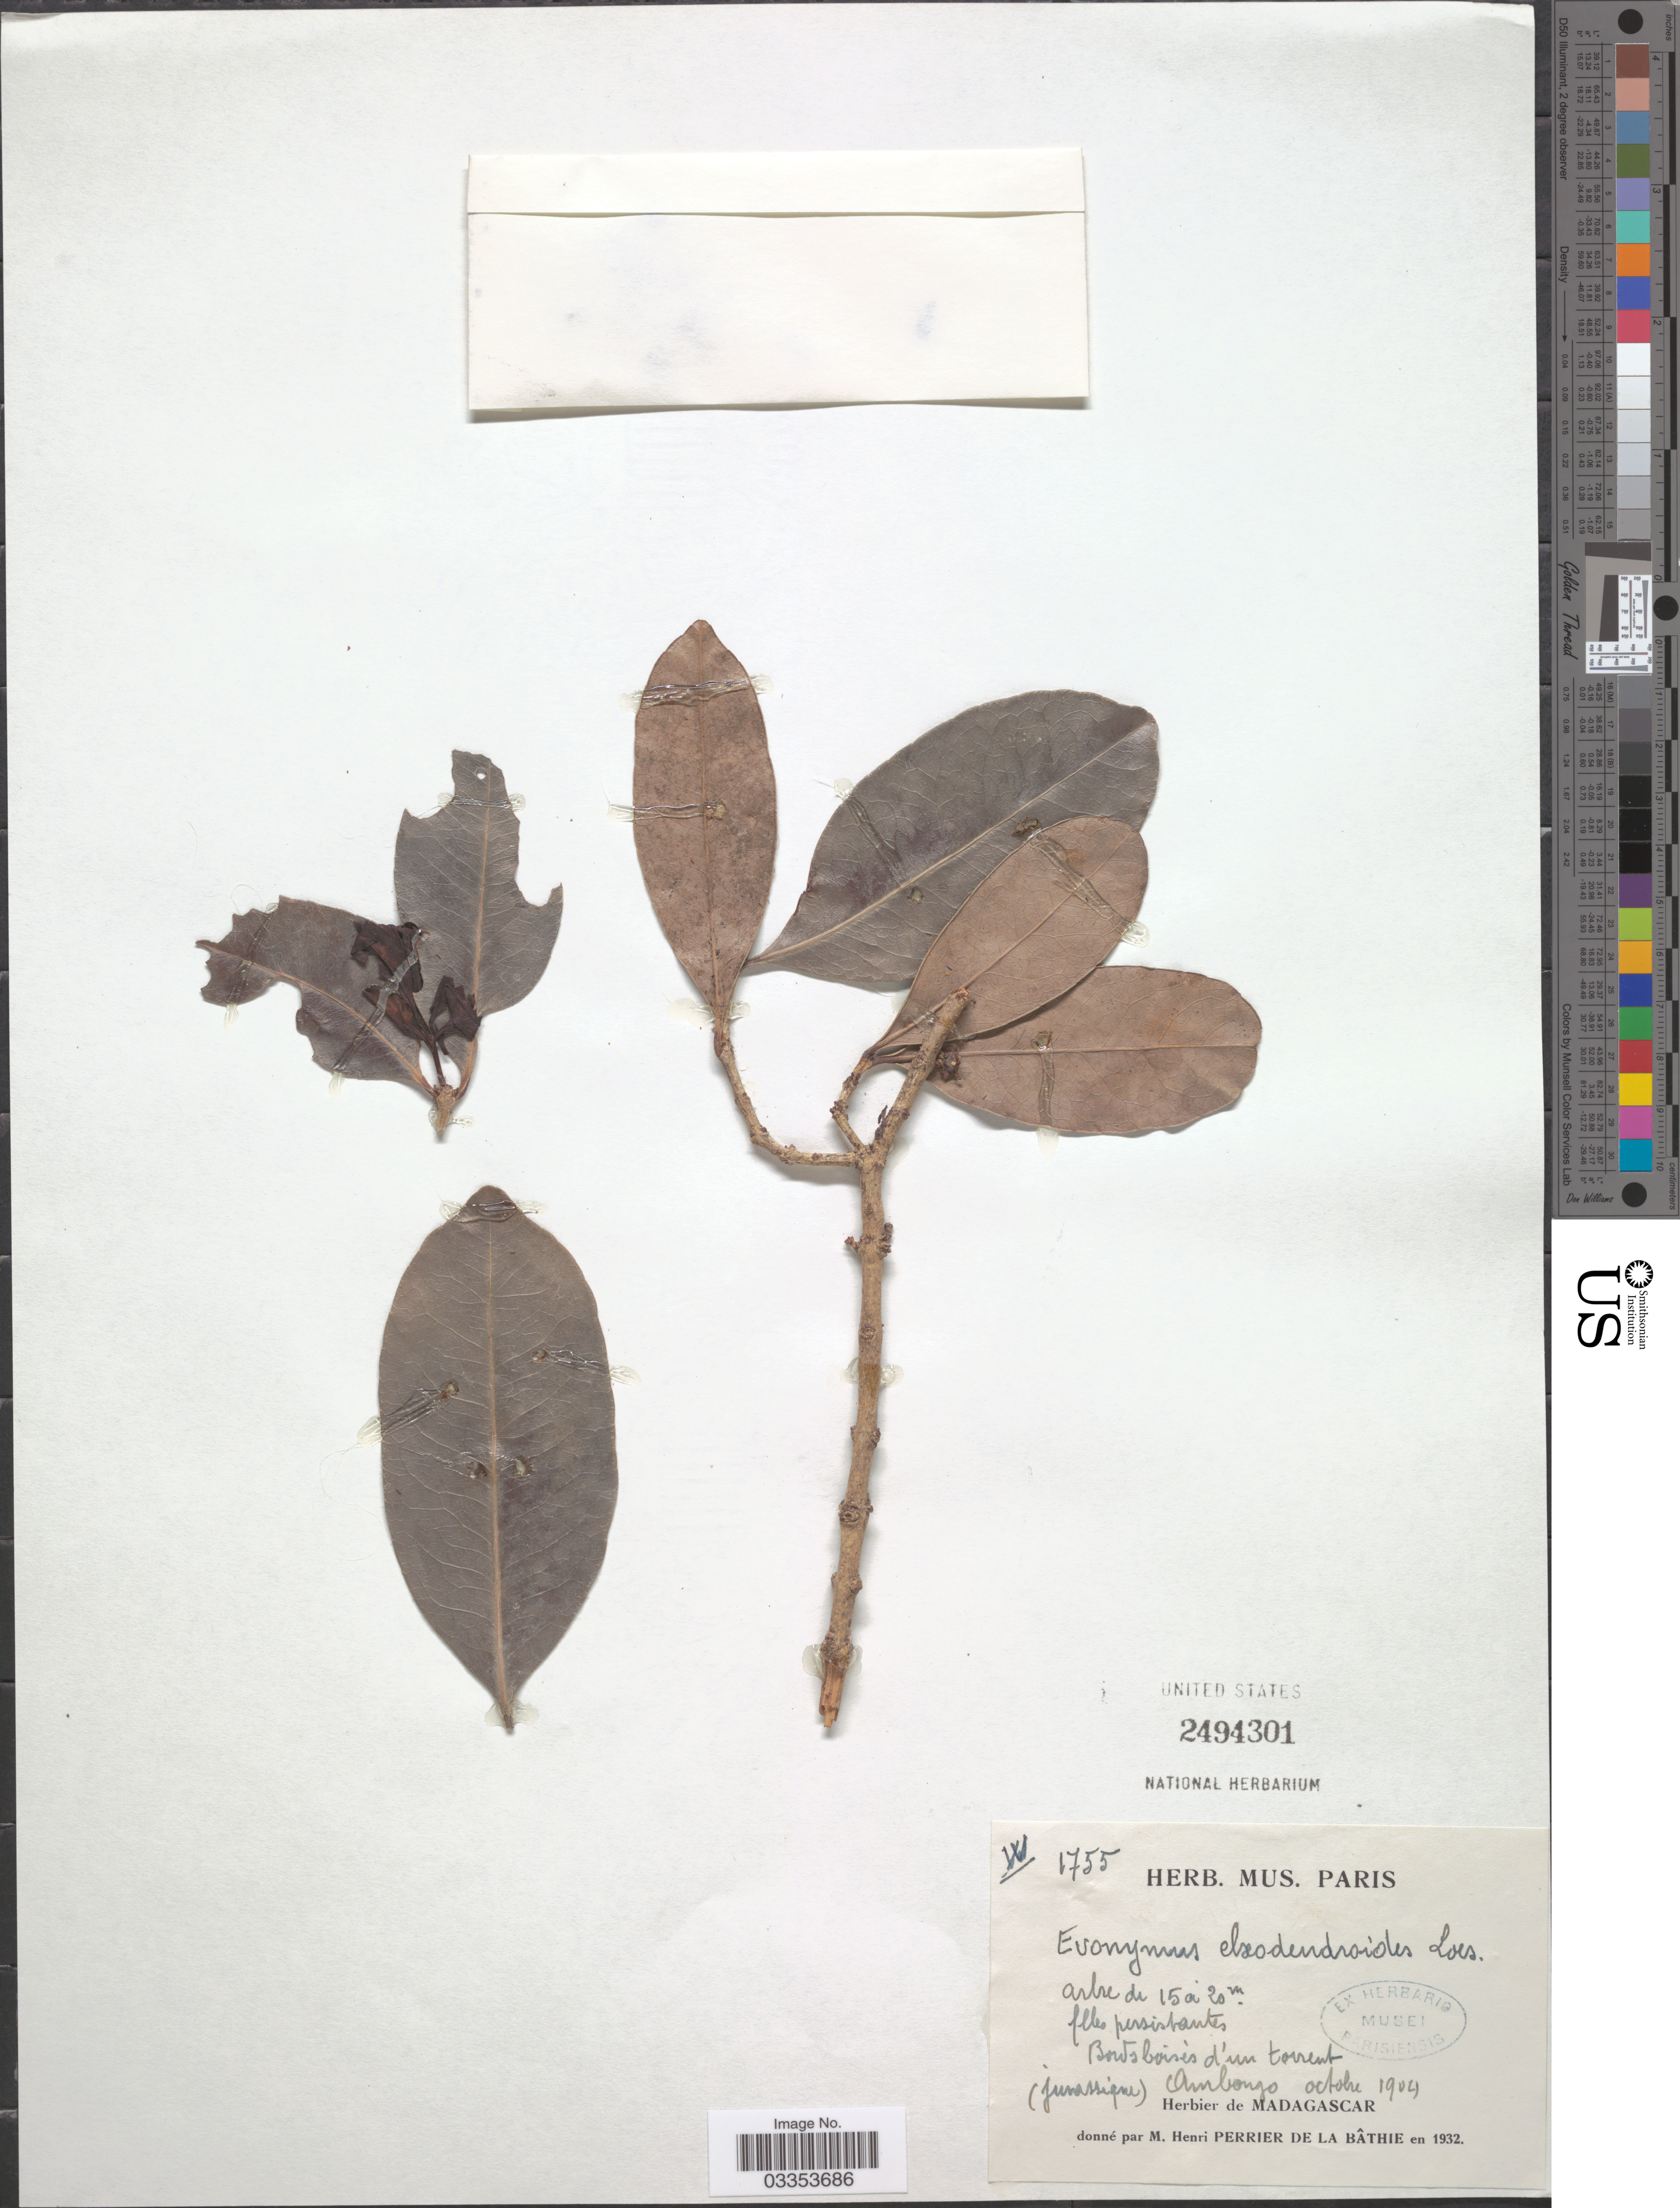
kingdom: Plantae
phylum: Tracheophyta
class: Magnoliopsida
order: Celastrales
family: Celastraceae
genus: Euonymus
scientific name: Euonymus elaeodendroides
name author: Loes.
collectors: H. Perrier de la Bâthie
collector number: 1755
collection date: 1904-10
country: Madagascar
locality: Bords boisés d'un torrent (jurassique) Ambongo.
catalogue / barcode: US 2494301